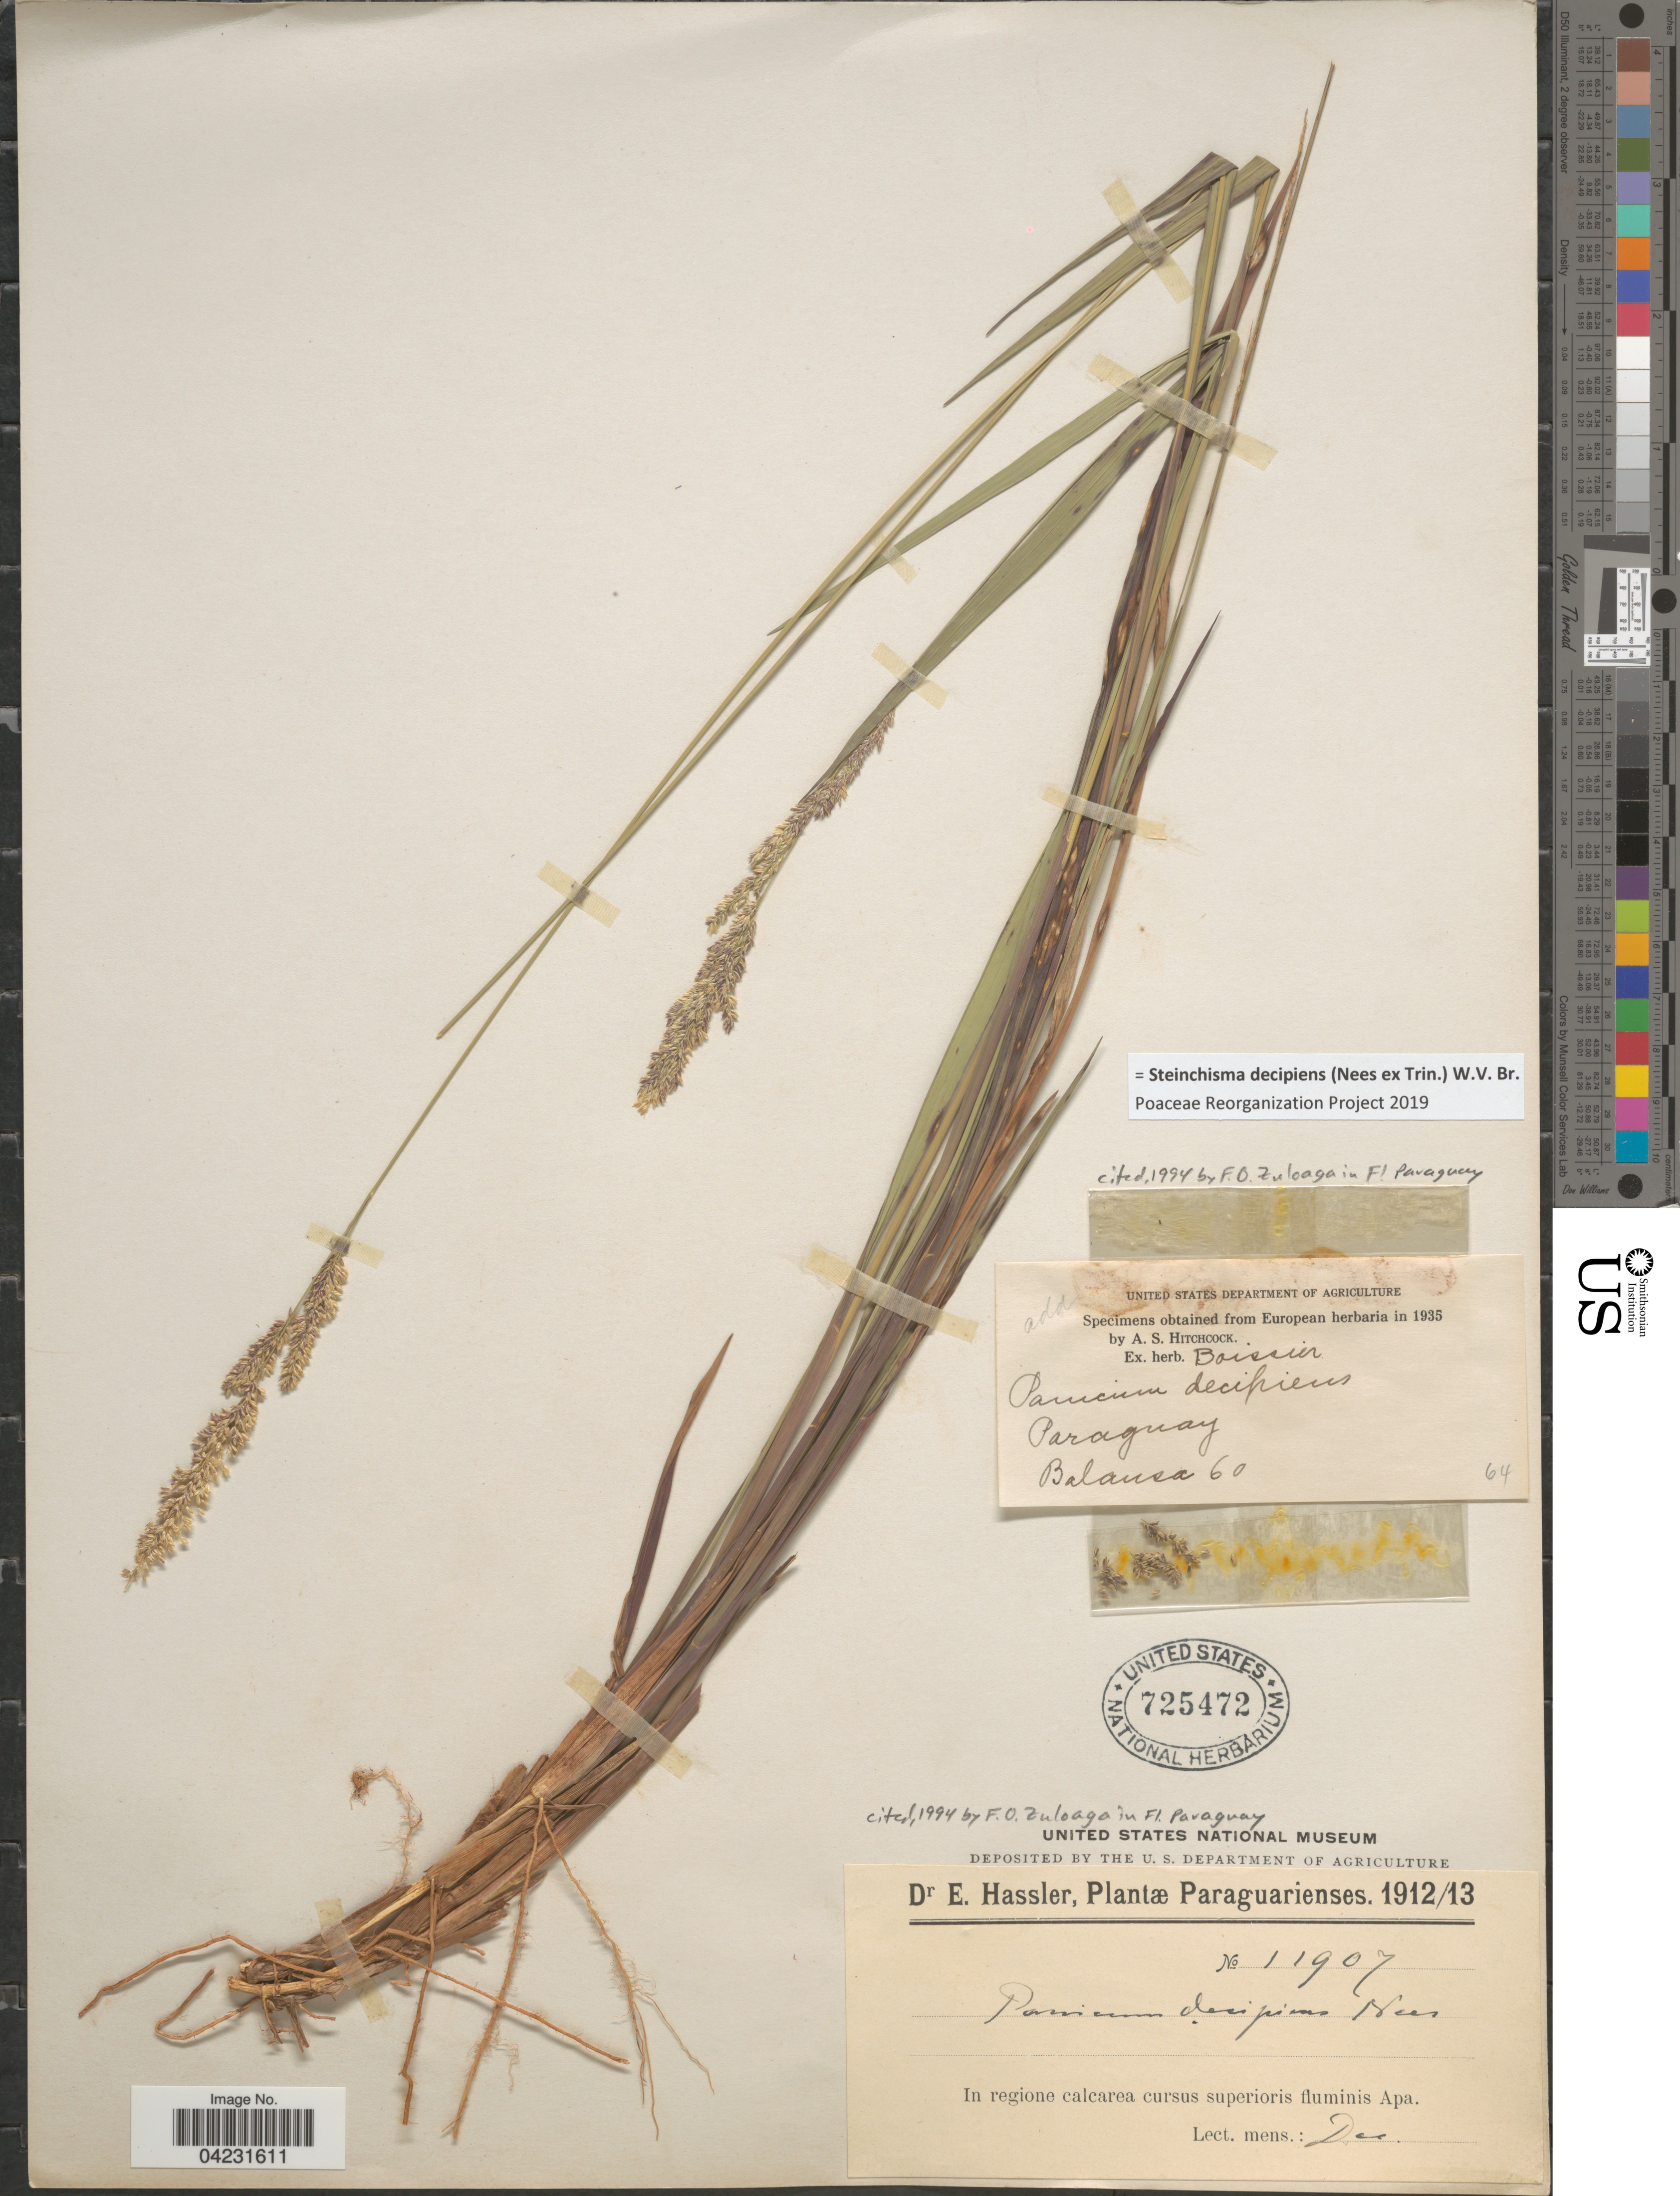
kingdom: Plantae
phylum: Tracheophyta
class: Liliopsida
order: Poales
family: Poaceae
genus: Steinchisma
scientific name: Steinchisma decipiens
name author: (Nees ex Trin.) W.V. Br.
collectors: E. Hassler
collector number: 11907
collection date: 1912-12/1913-12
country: Paraguay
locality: In regione calcarea cursus superioris fluminis Apa.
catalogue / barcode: US 725472-2